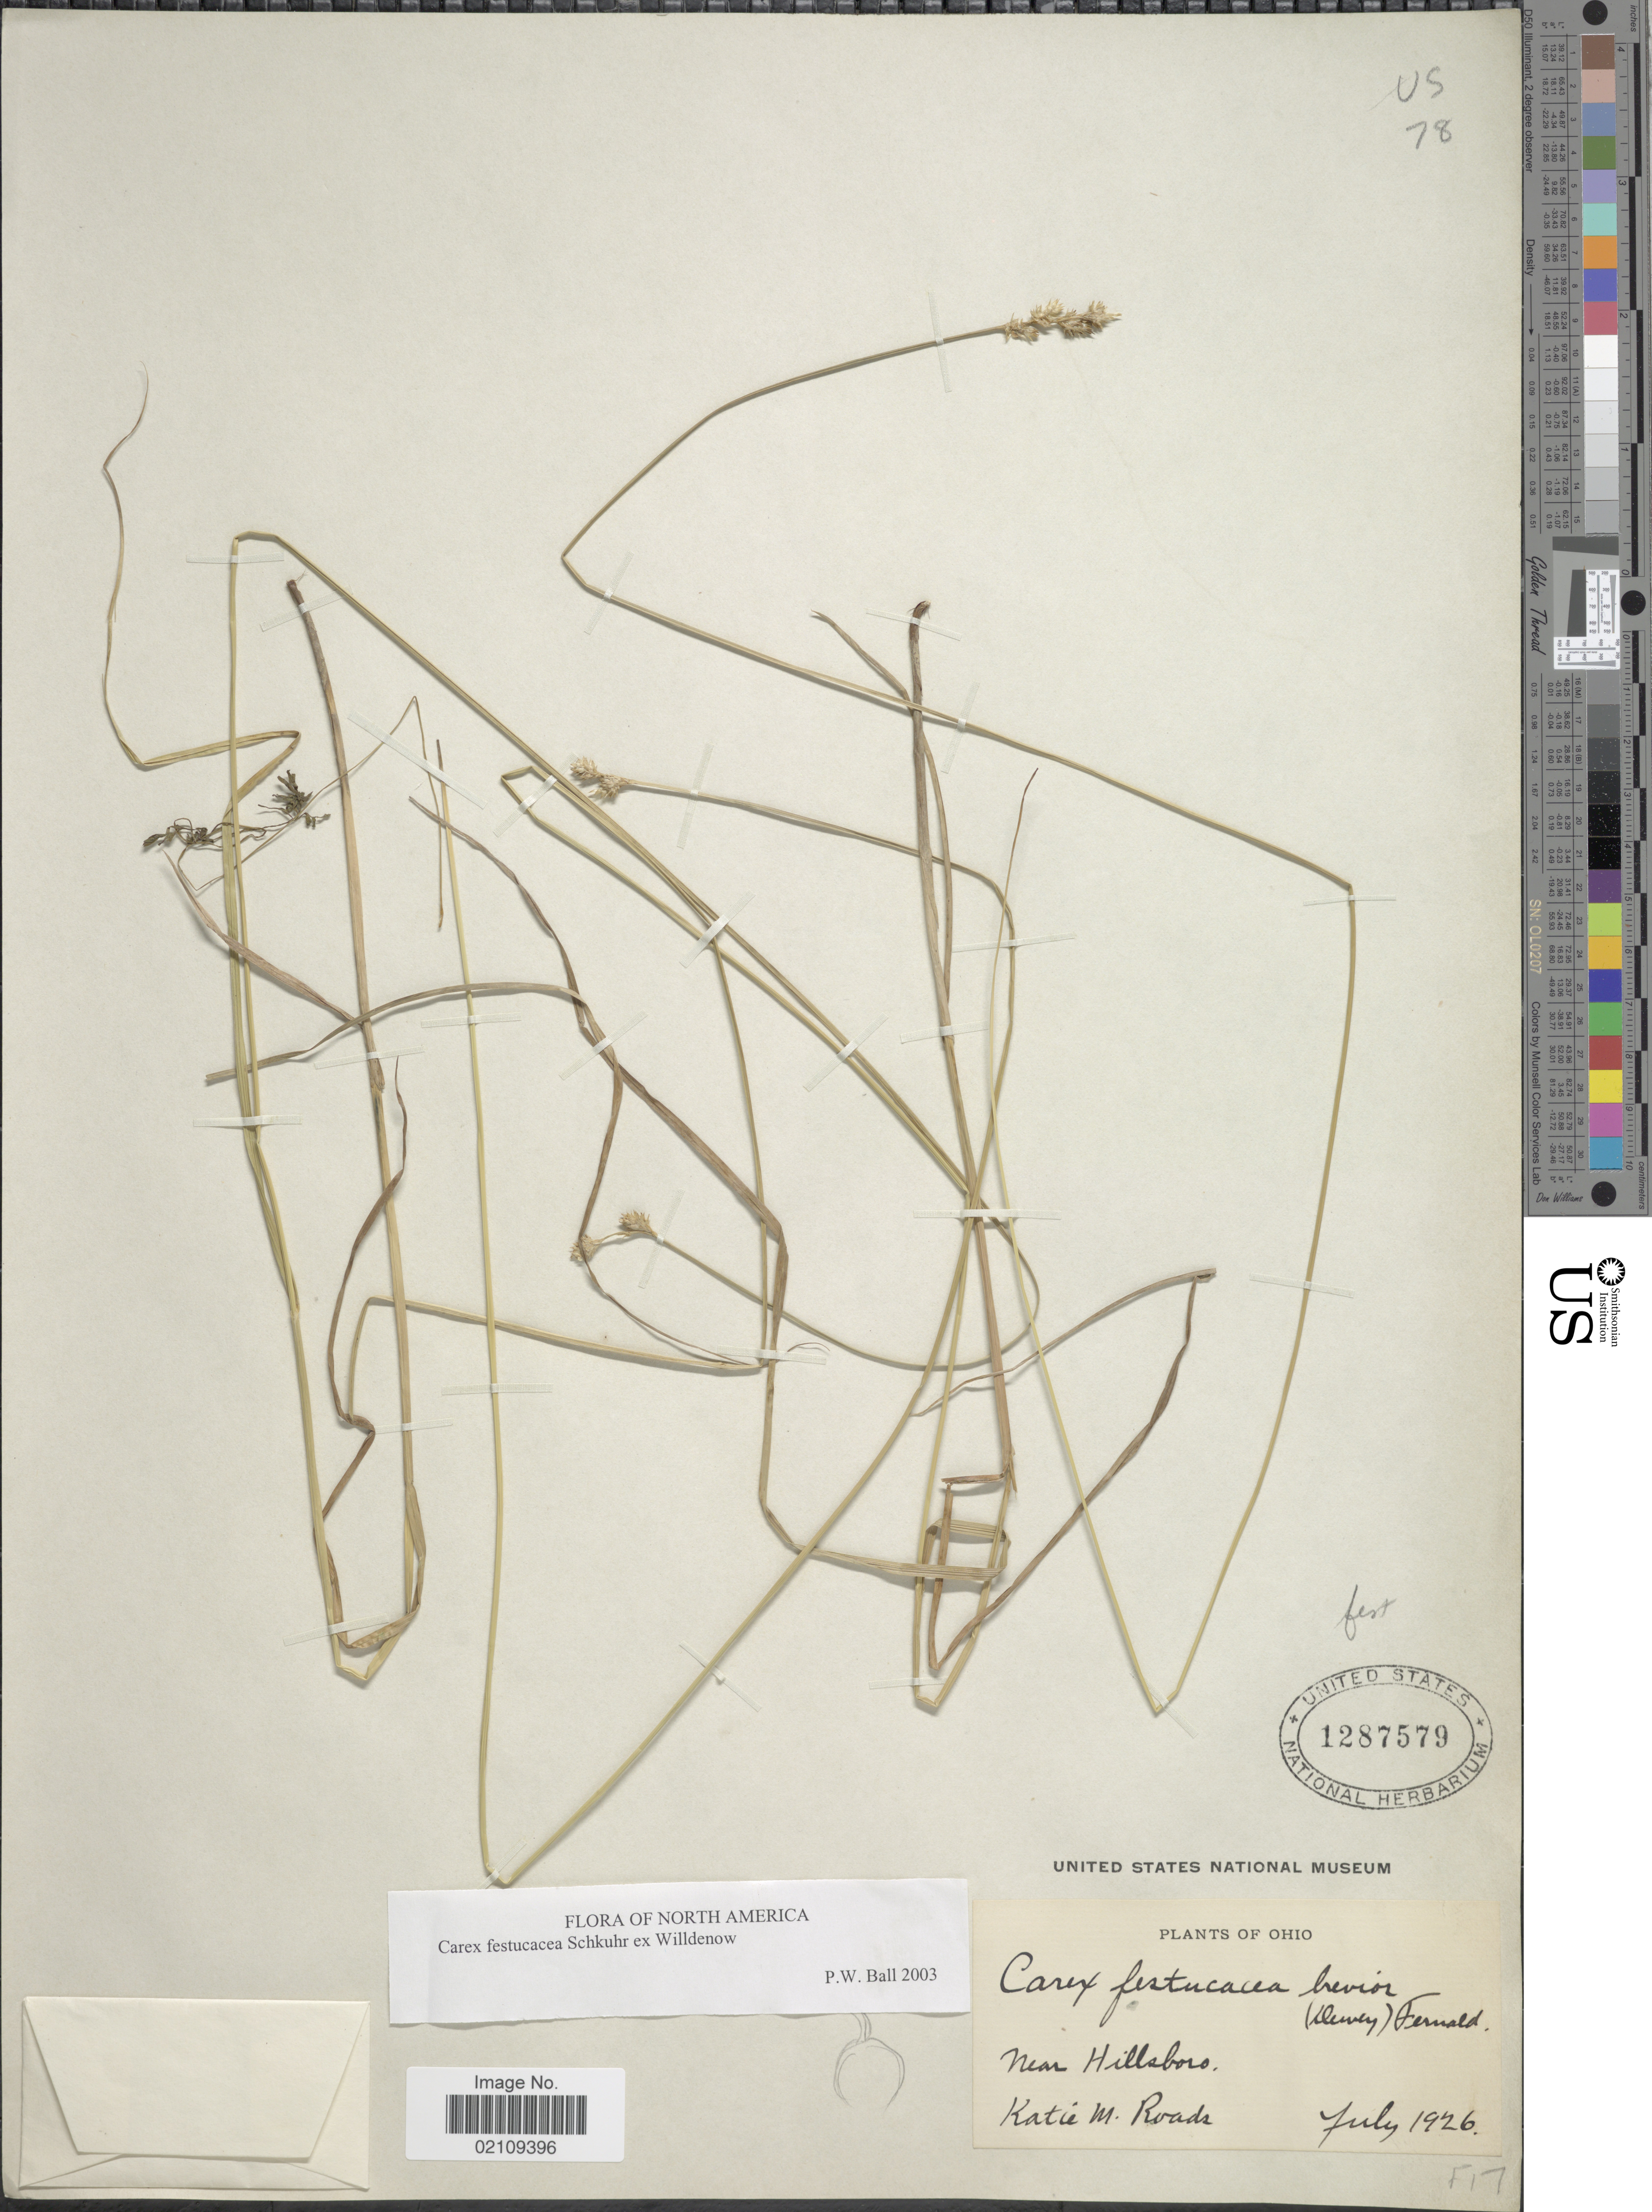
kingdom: Plantae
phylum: Tracheophyta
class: Liliopsida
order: Poales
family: Cyperaceae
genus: Carex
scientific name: Carex festucacea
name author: Willd.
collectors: K. Roads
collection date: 1926-07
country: United States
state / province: Ohio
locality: Near Hillsboro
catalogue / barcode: US 1287579